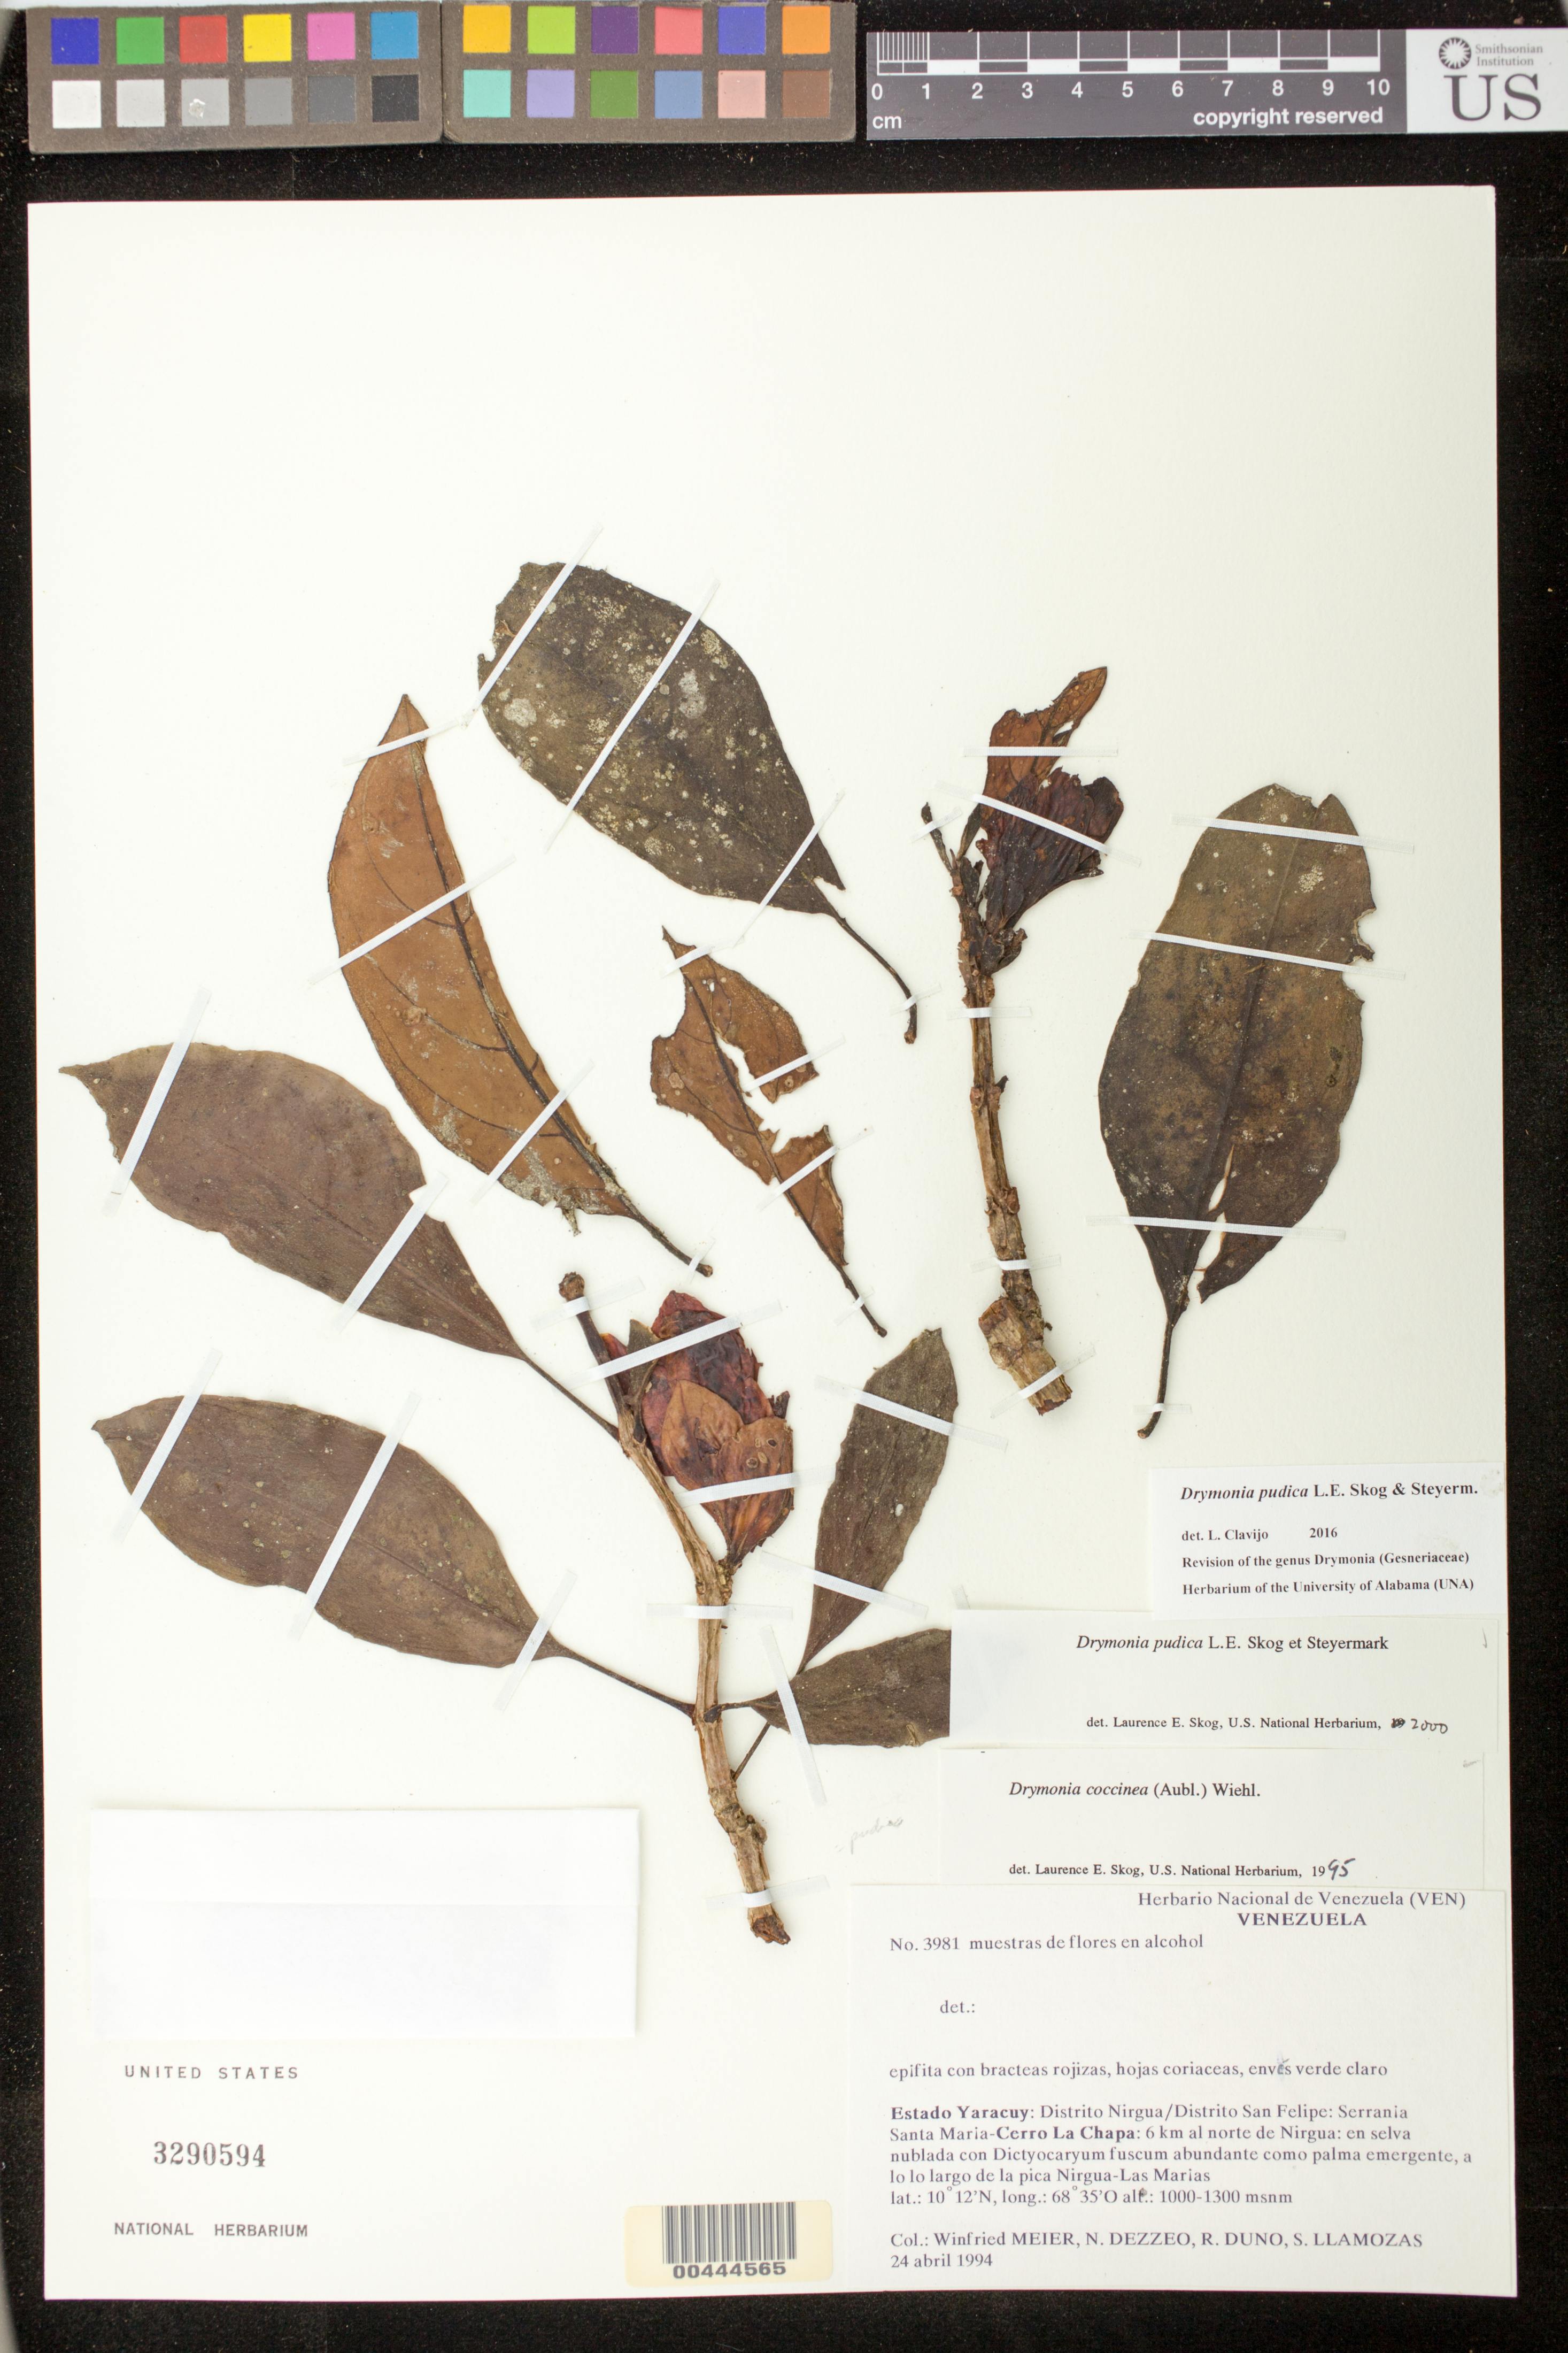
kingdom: Plantae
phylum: Tracheophyta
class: Magnoliopsida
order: Lamiales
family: Gesneriaceae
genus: Drymonia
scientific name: Drymonia pudica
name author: L.E. Skog & Steyerm.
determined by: Skog, Laurence E.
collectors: W. Meier, N. Dezzeo, R. Duno de Stefano & S. Llamozas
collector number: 3981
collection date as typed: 24 Apr 1994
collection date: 1994-04-24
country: Venezuela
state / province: Yaracuy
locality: Distrito Nirgua/Distrito San Felipe: Serrania Santa Maria - Cerro la Chapa: 6 km al norte de Nirgua, a lo largo de la pica Nirgua-Las Marias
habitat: En selva nublada con Dictyocaryum fuscum abundante como palma emergente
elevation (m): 1000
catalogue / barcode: US 3290594